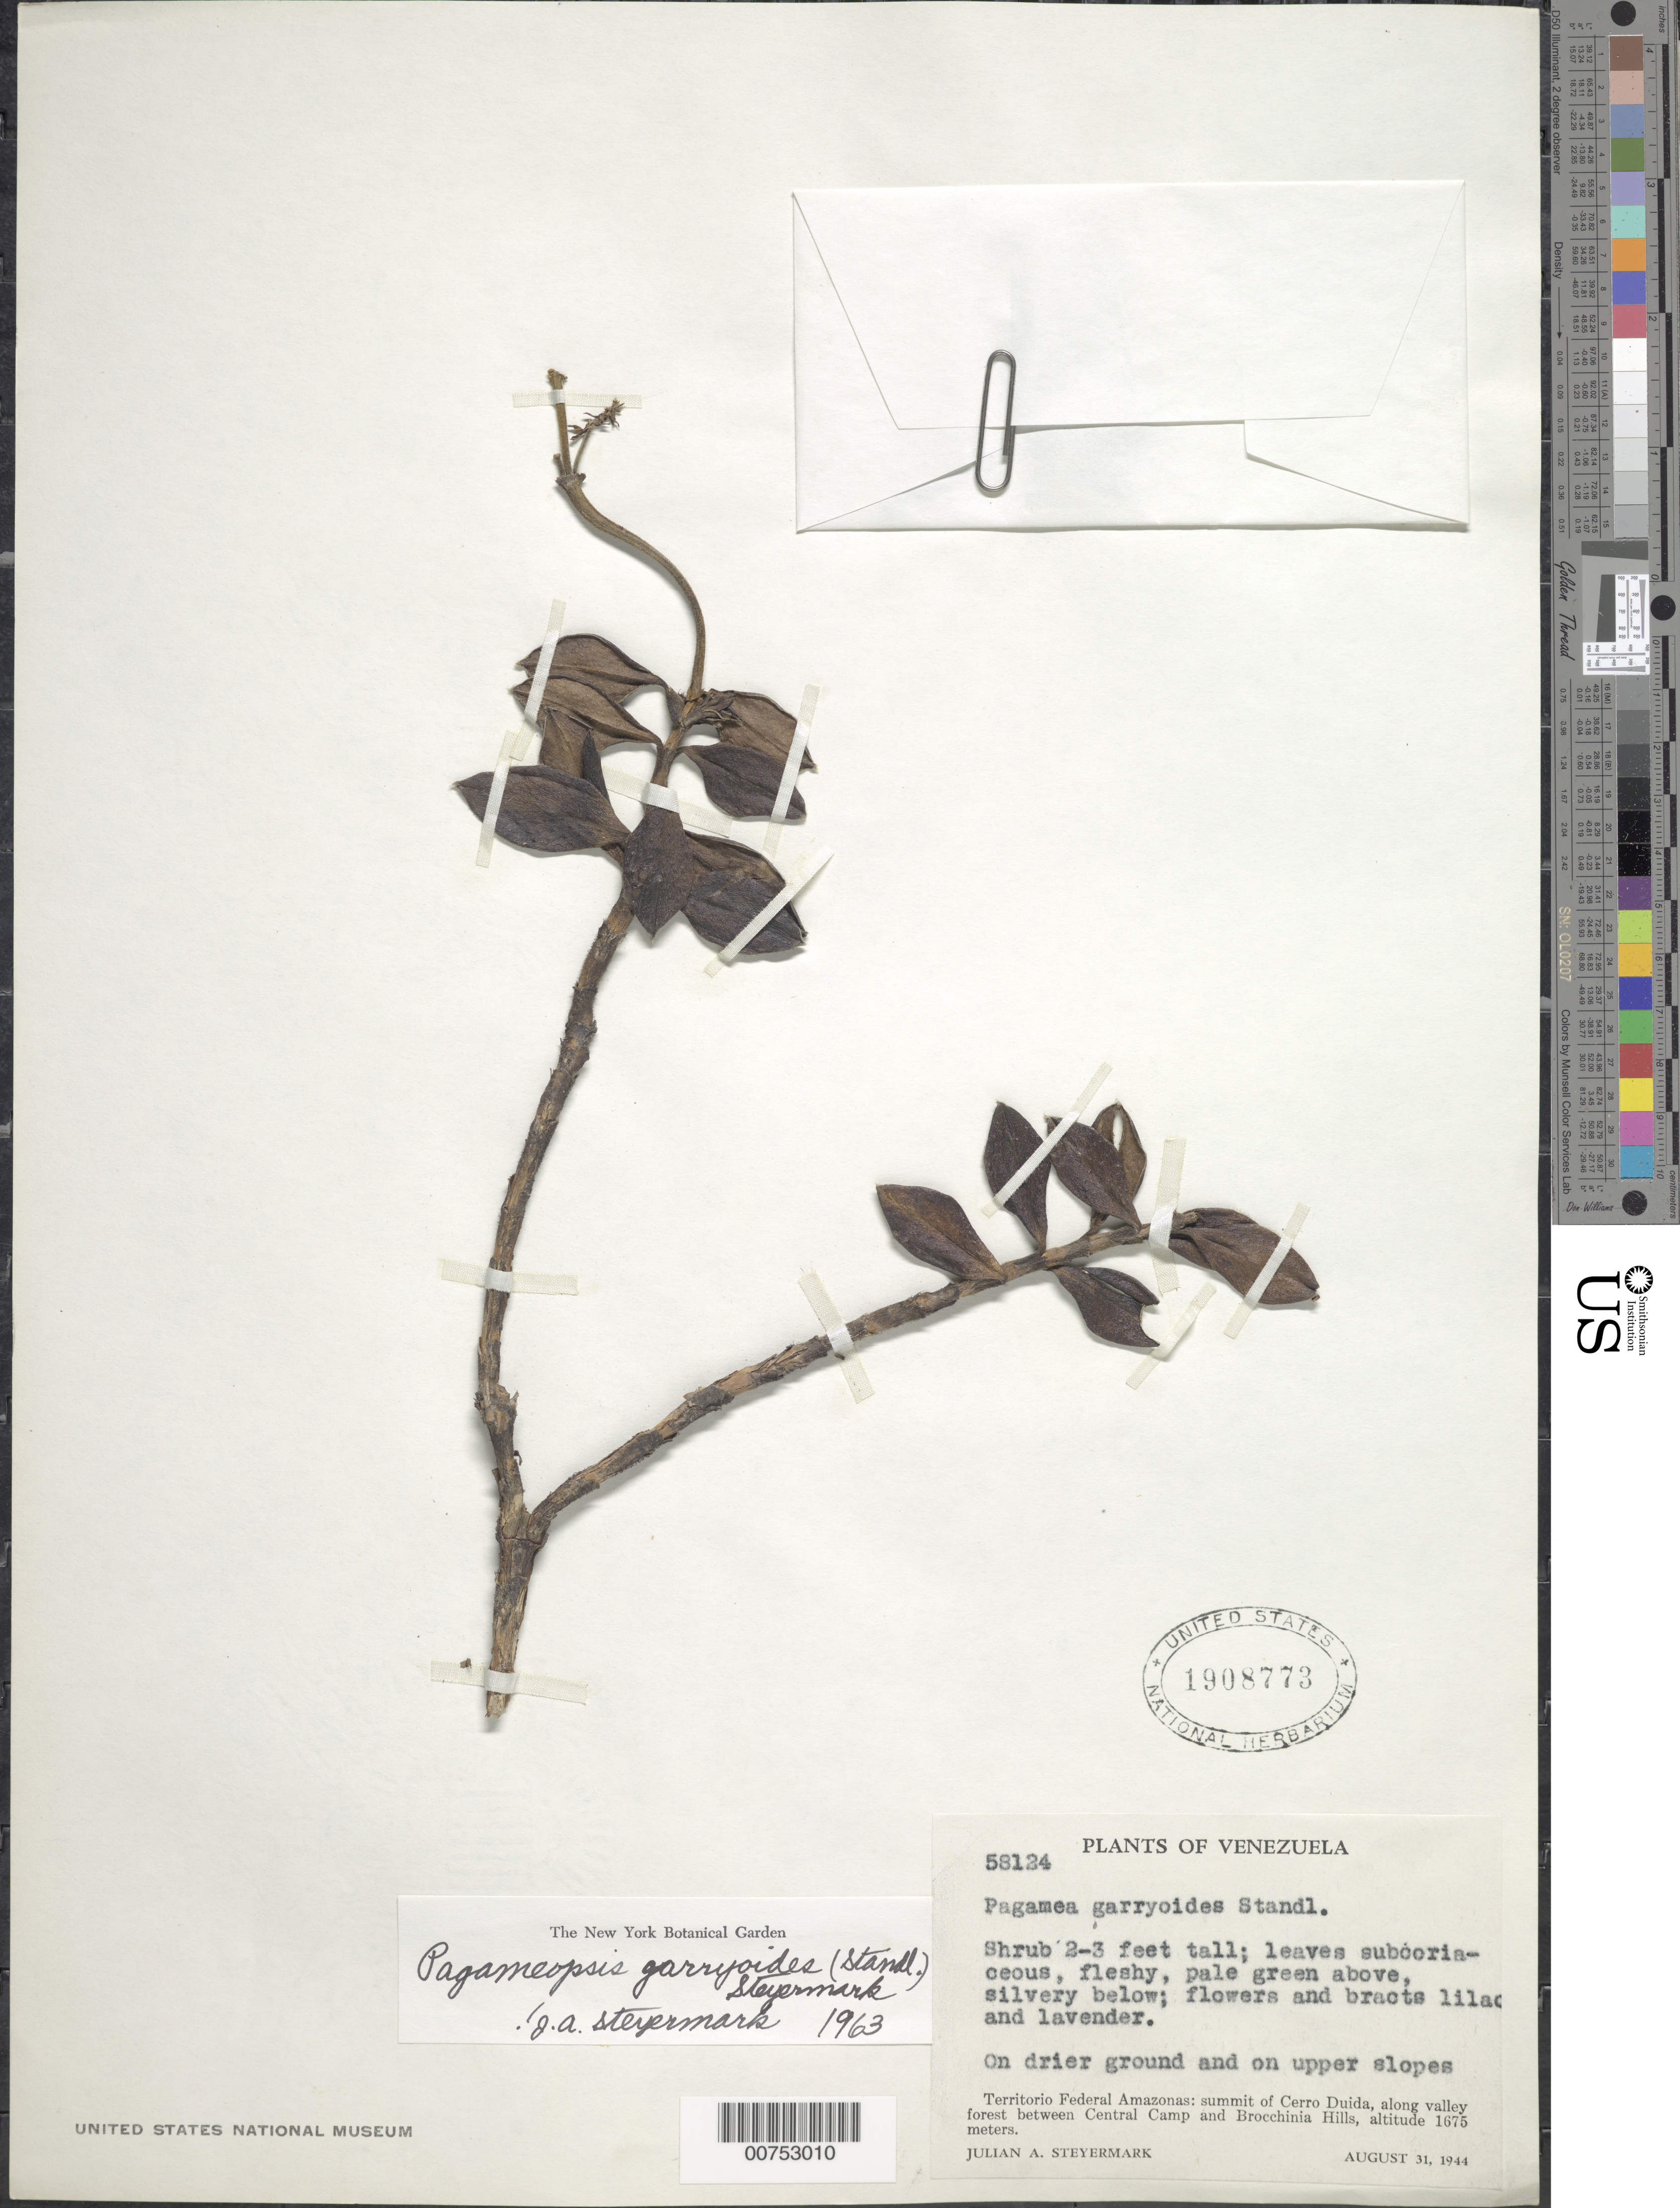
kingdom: Plantae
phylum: Tracheophyta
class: Magnoliopsida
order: Gentianales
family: Rubiaceae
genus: Pagameopsis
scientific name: Pagameopsis garryoides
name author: (Standl.) Steyerm.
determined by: Steyermark, Julian A., (VEN)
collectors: J. Steyermark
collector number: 58124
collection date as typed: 31-Aug-44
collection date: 1944-08-31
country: Venezuela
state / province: Amazonas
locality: Cerro Duida, summit; between Central Camp and Brocchinia Hills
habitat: Valley forest; on drier ground and on upper slopes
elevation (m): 1675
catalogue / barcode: US 1908773